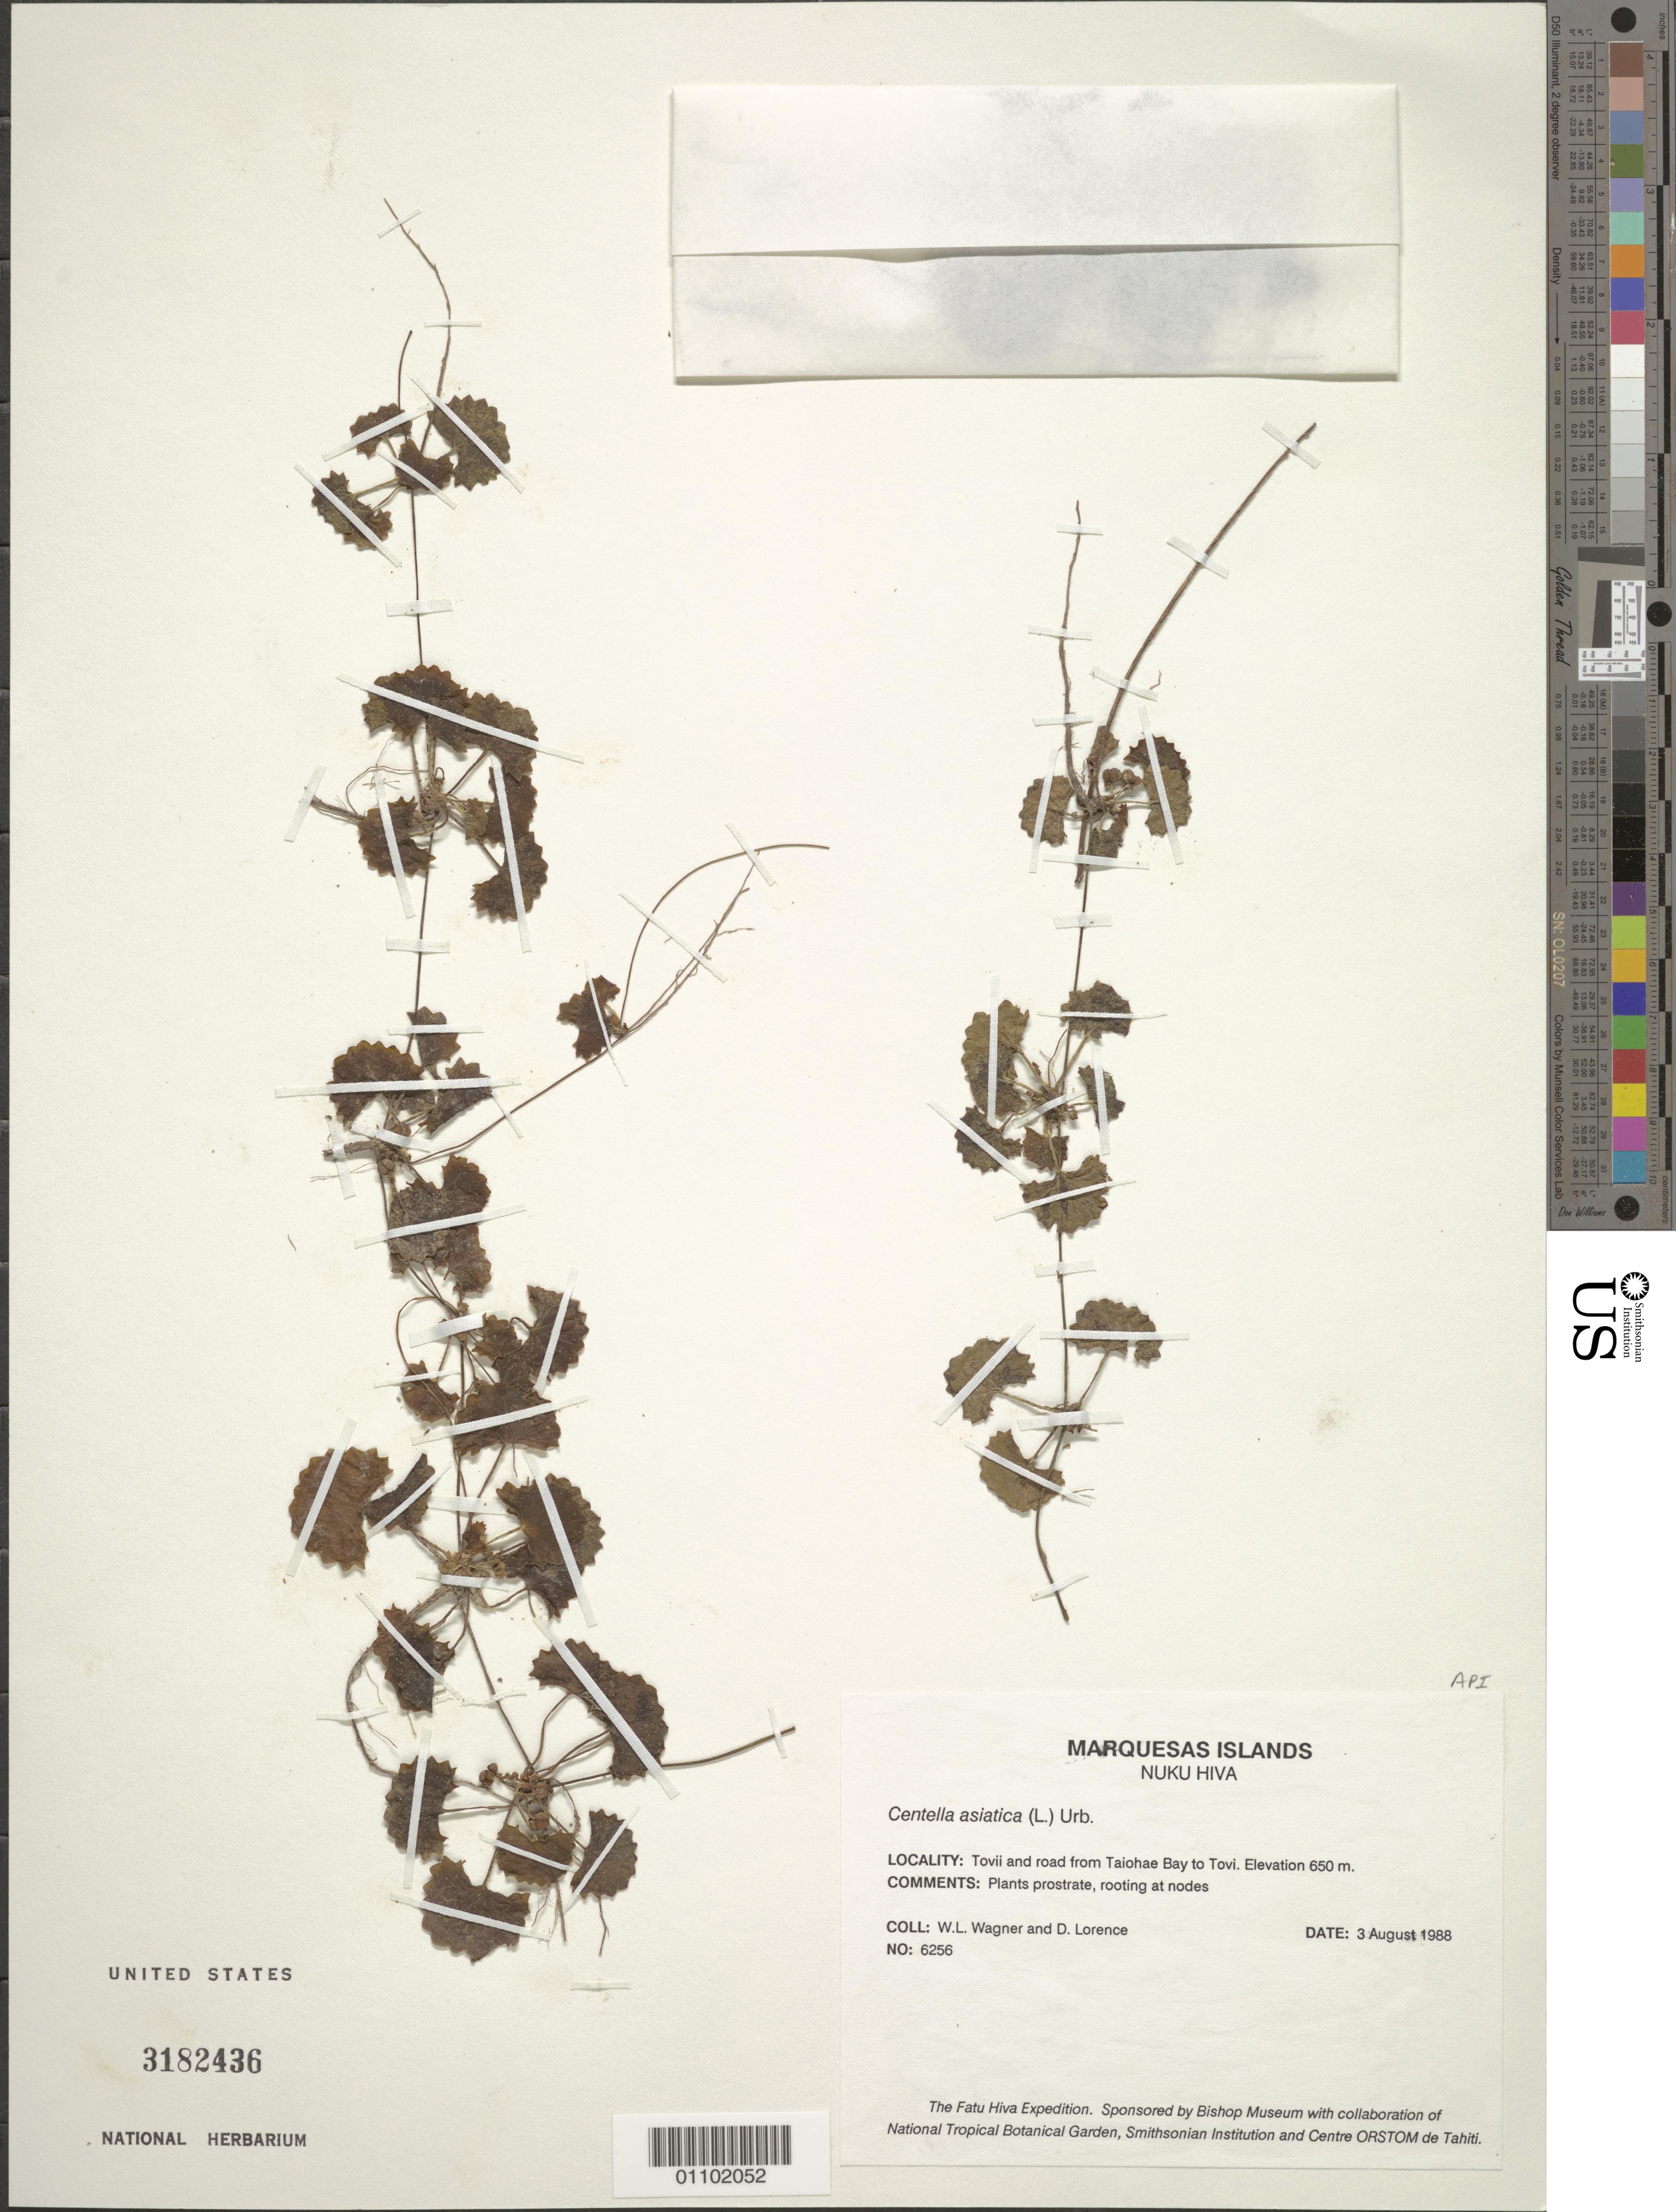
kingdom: Plantae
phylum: Tracheophyta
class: Magnoliopsida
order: Apiales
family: Apiaceae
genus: Centella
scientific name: Centella asiatica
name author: (L.) Urb.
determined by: Florence, J.; Wagner, W. L.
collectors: W. L. Wagner & D. Lorence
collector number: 6256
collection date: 1988-08-03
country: French Polynesia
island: Nuku Hiva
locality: Toovii and road from Taiohae Bay to Toovii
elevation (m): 650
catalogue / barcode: US 3182436